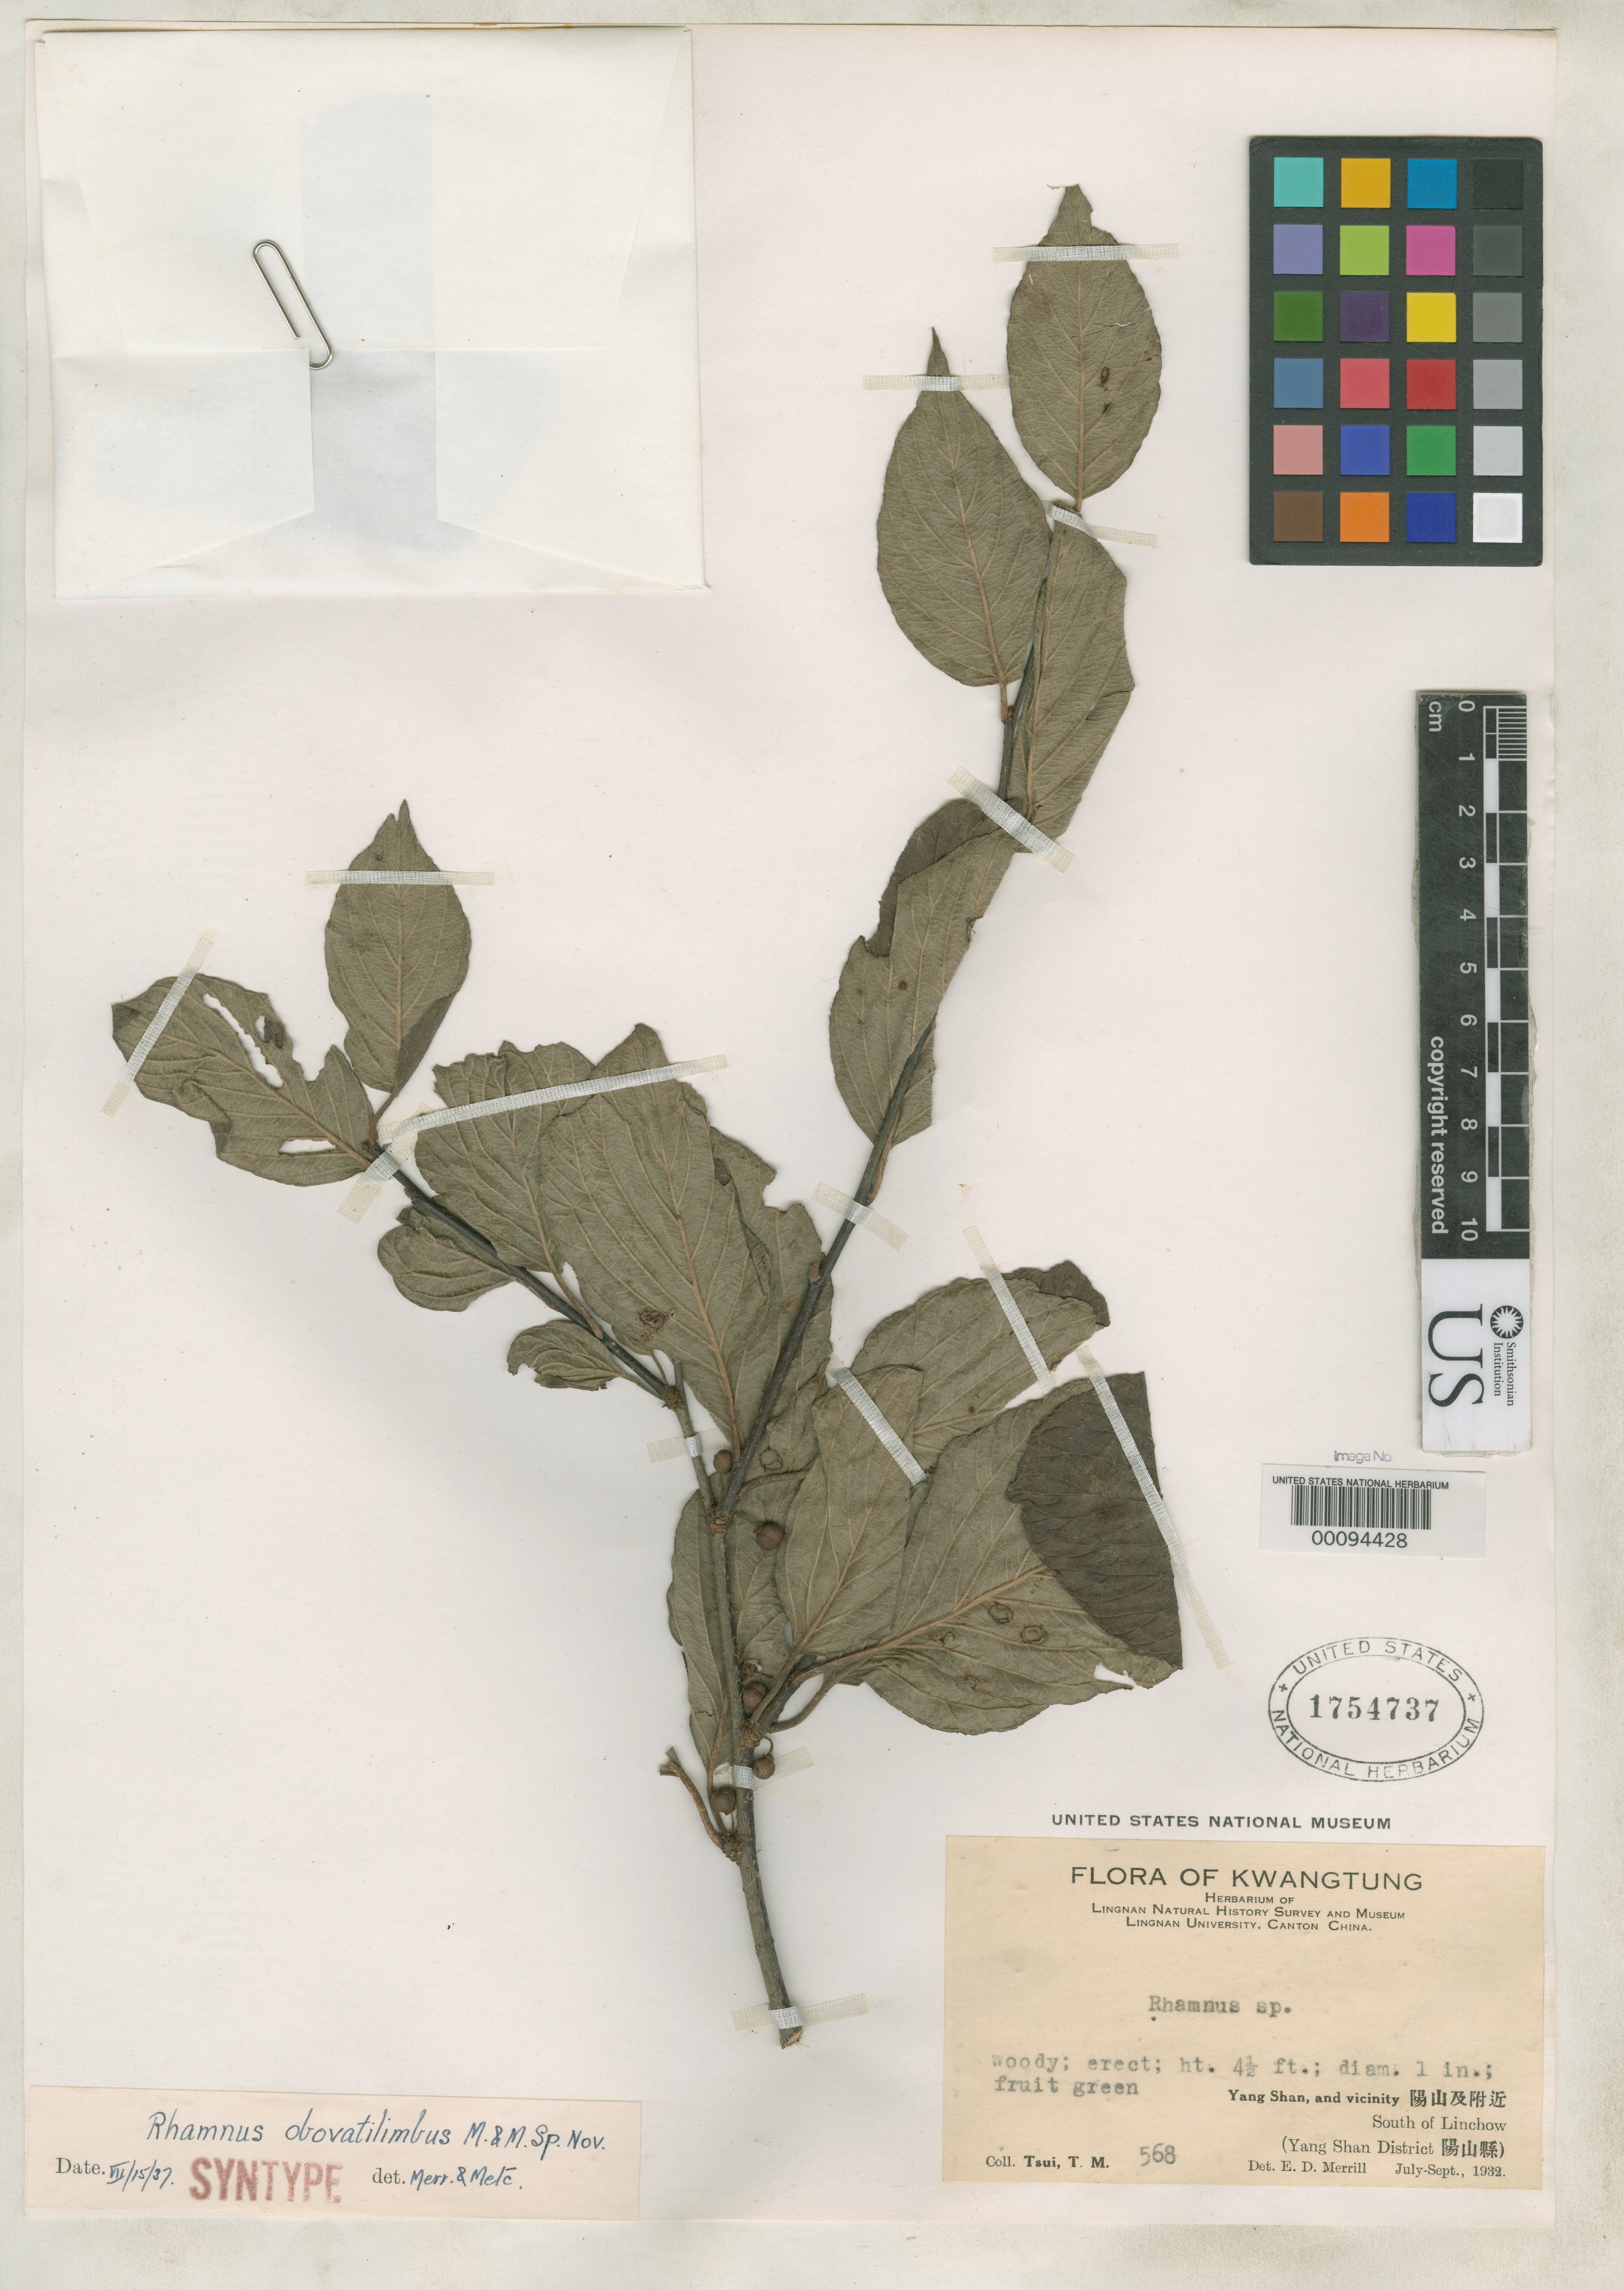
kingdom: Plantae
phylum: Tracheophyta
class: Magnoliopsida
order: Rosales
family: Rhamnaceae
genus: Rhamnus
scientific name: Rhamnus obovatilimbus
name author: Merr. & F.P. Metcalf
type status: Syntype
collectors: T. Tsui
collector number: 568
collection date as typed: Jul 1932 to -- Sep 1932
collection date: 1932-07/1932-09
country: China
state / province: Guangdong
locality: Yeung Shan, south of Linchow.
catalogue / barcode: US 1754737